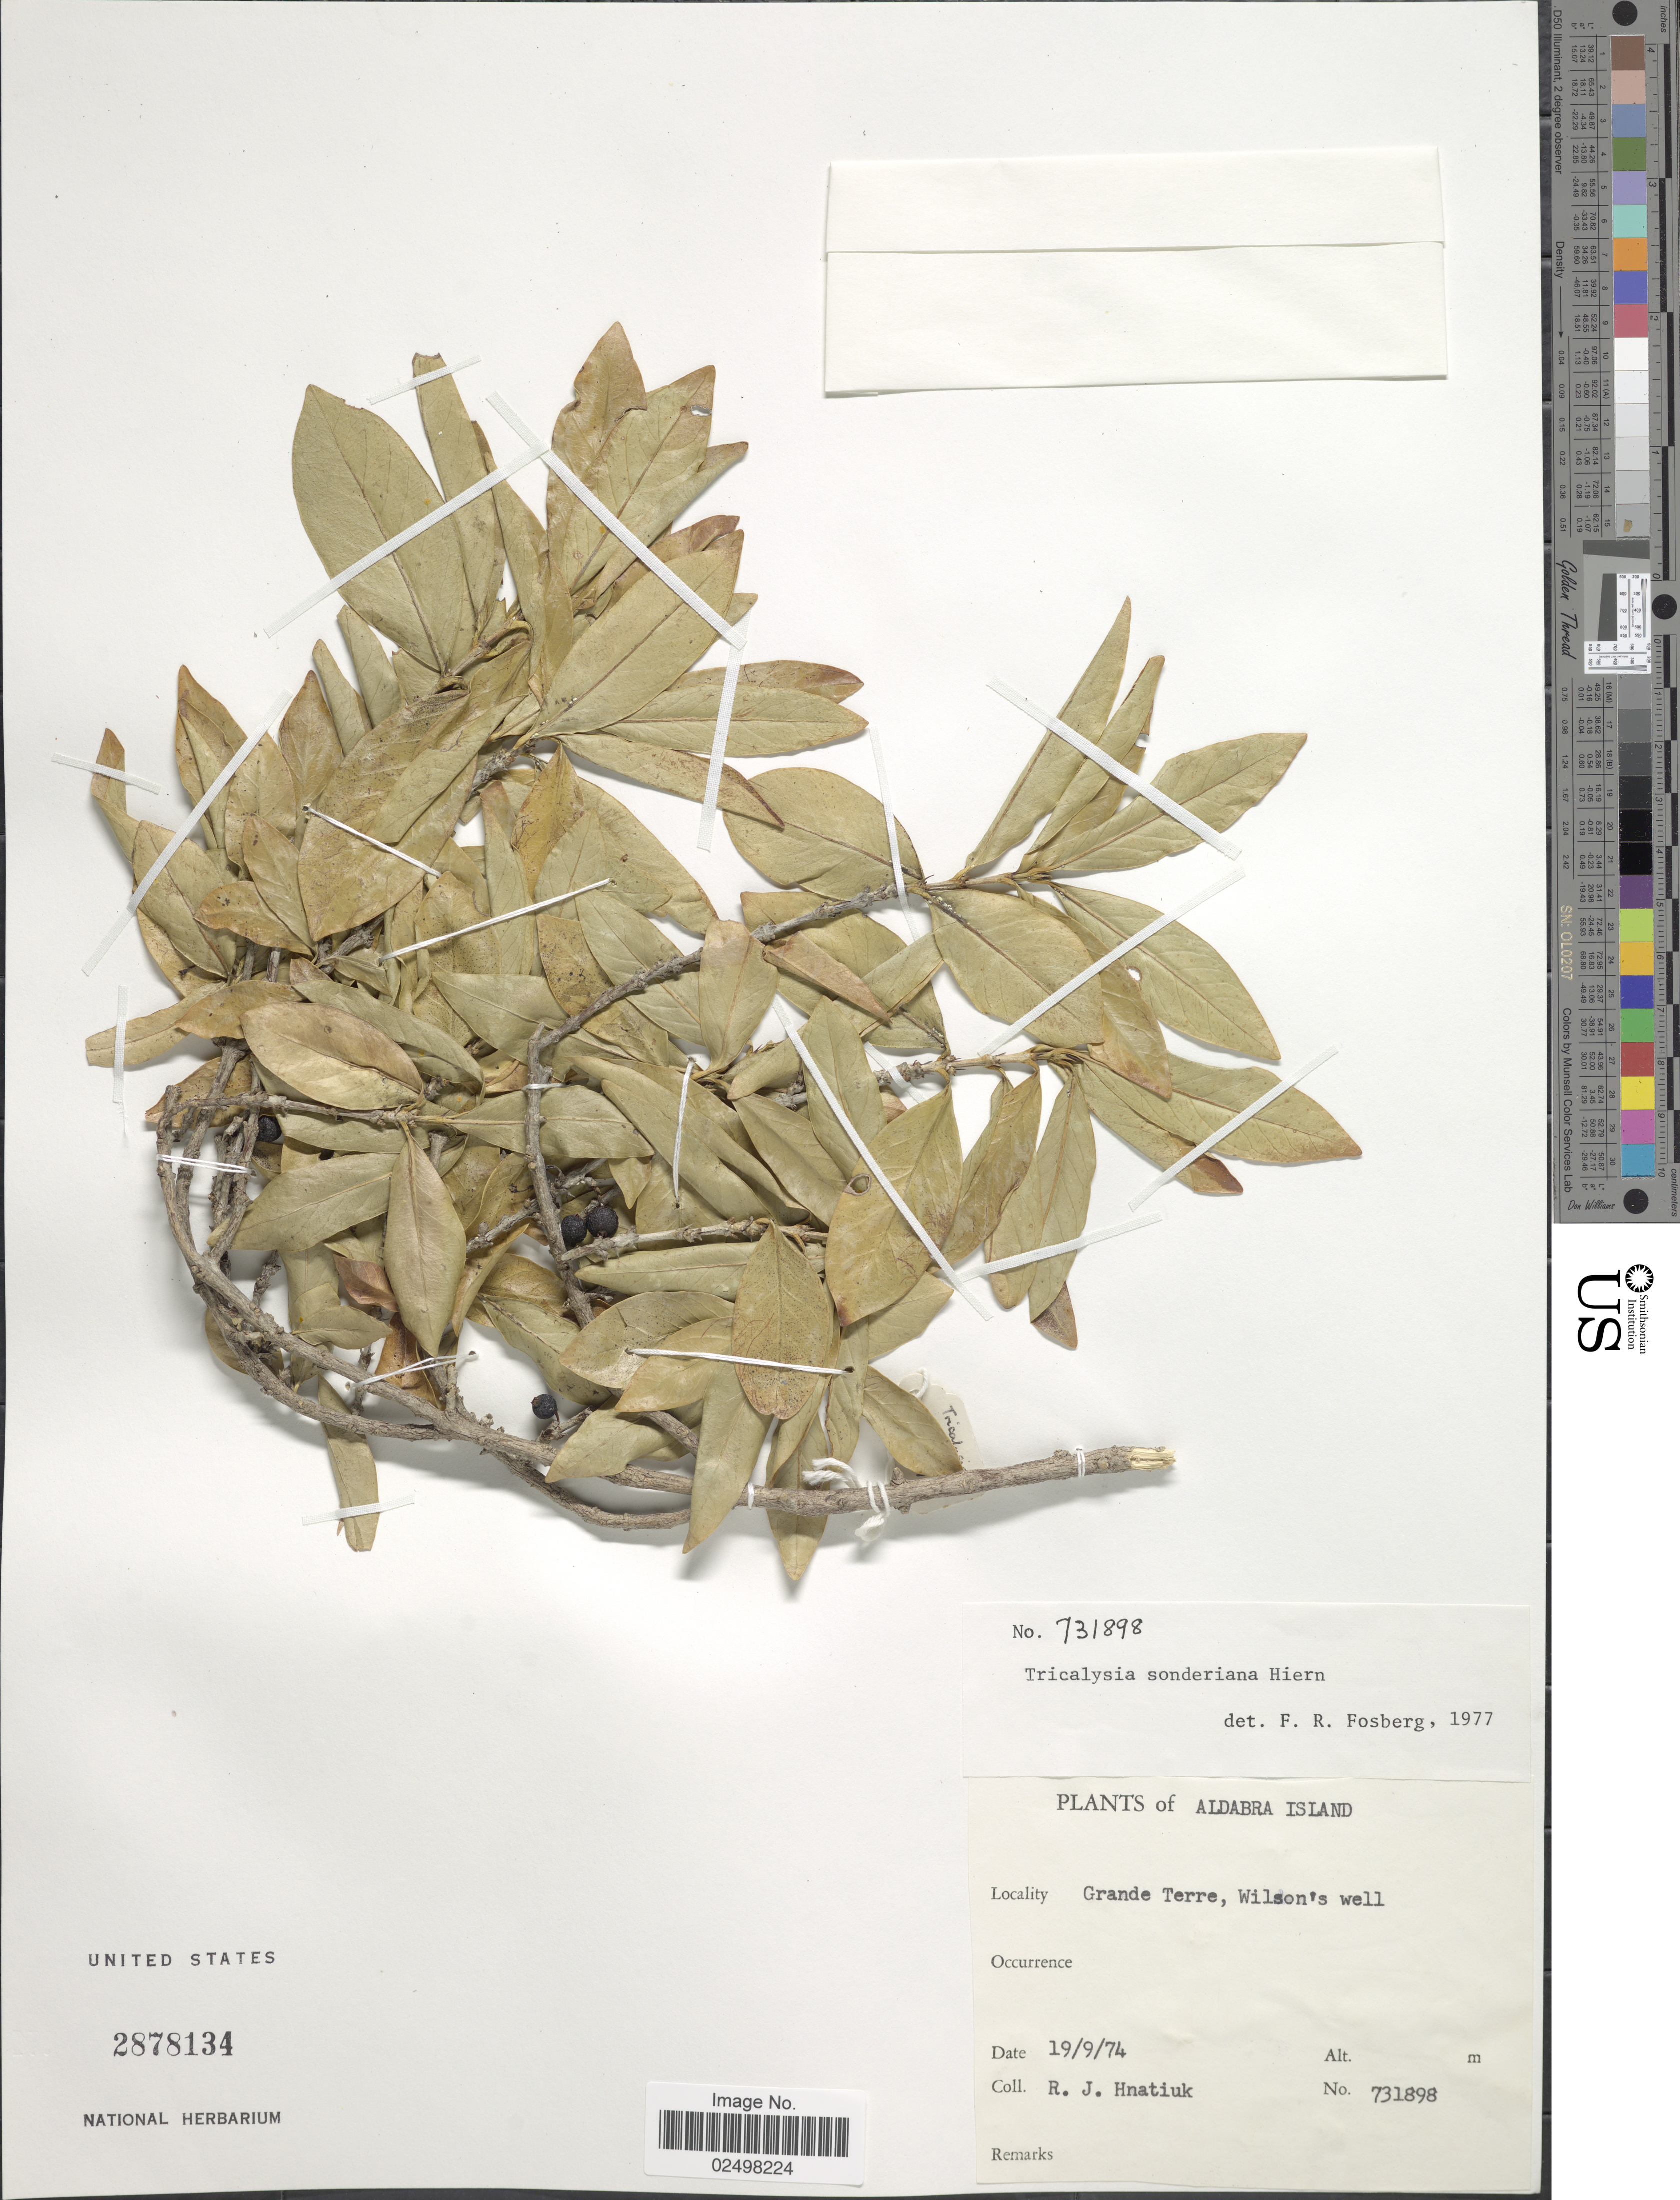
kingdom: Plantae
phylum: Tracheophyta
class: Magnoliopsida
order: Gentianales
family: Rubiaceae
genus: Tricalysia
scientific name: Tricalysia sonderiana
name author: Hiern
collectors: R. Hnatiuk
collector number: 731898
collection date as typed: Transcribed d/m/y: 19/9/74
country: Seychelles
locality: Aldabra Island. Grande Terre, Wilson's well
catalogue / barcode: US 2878134